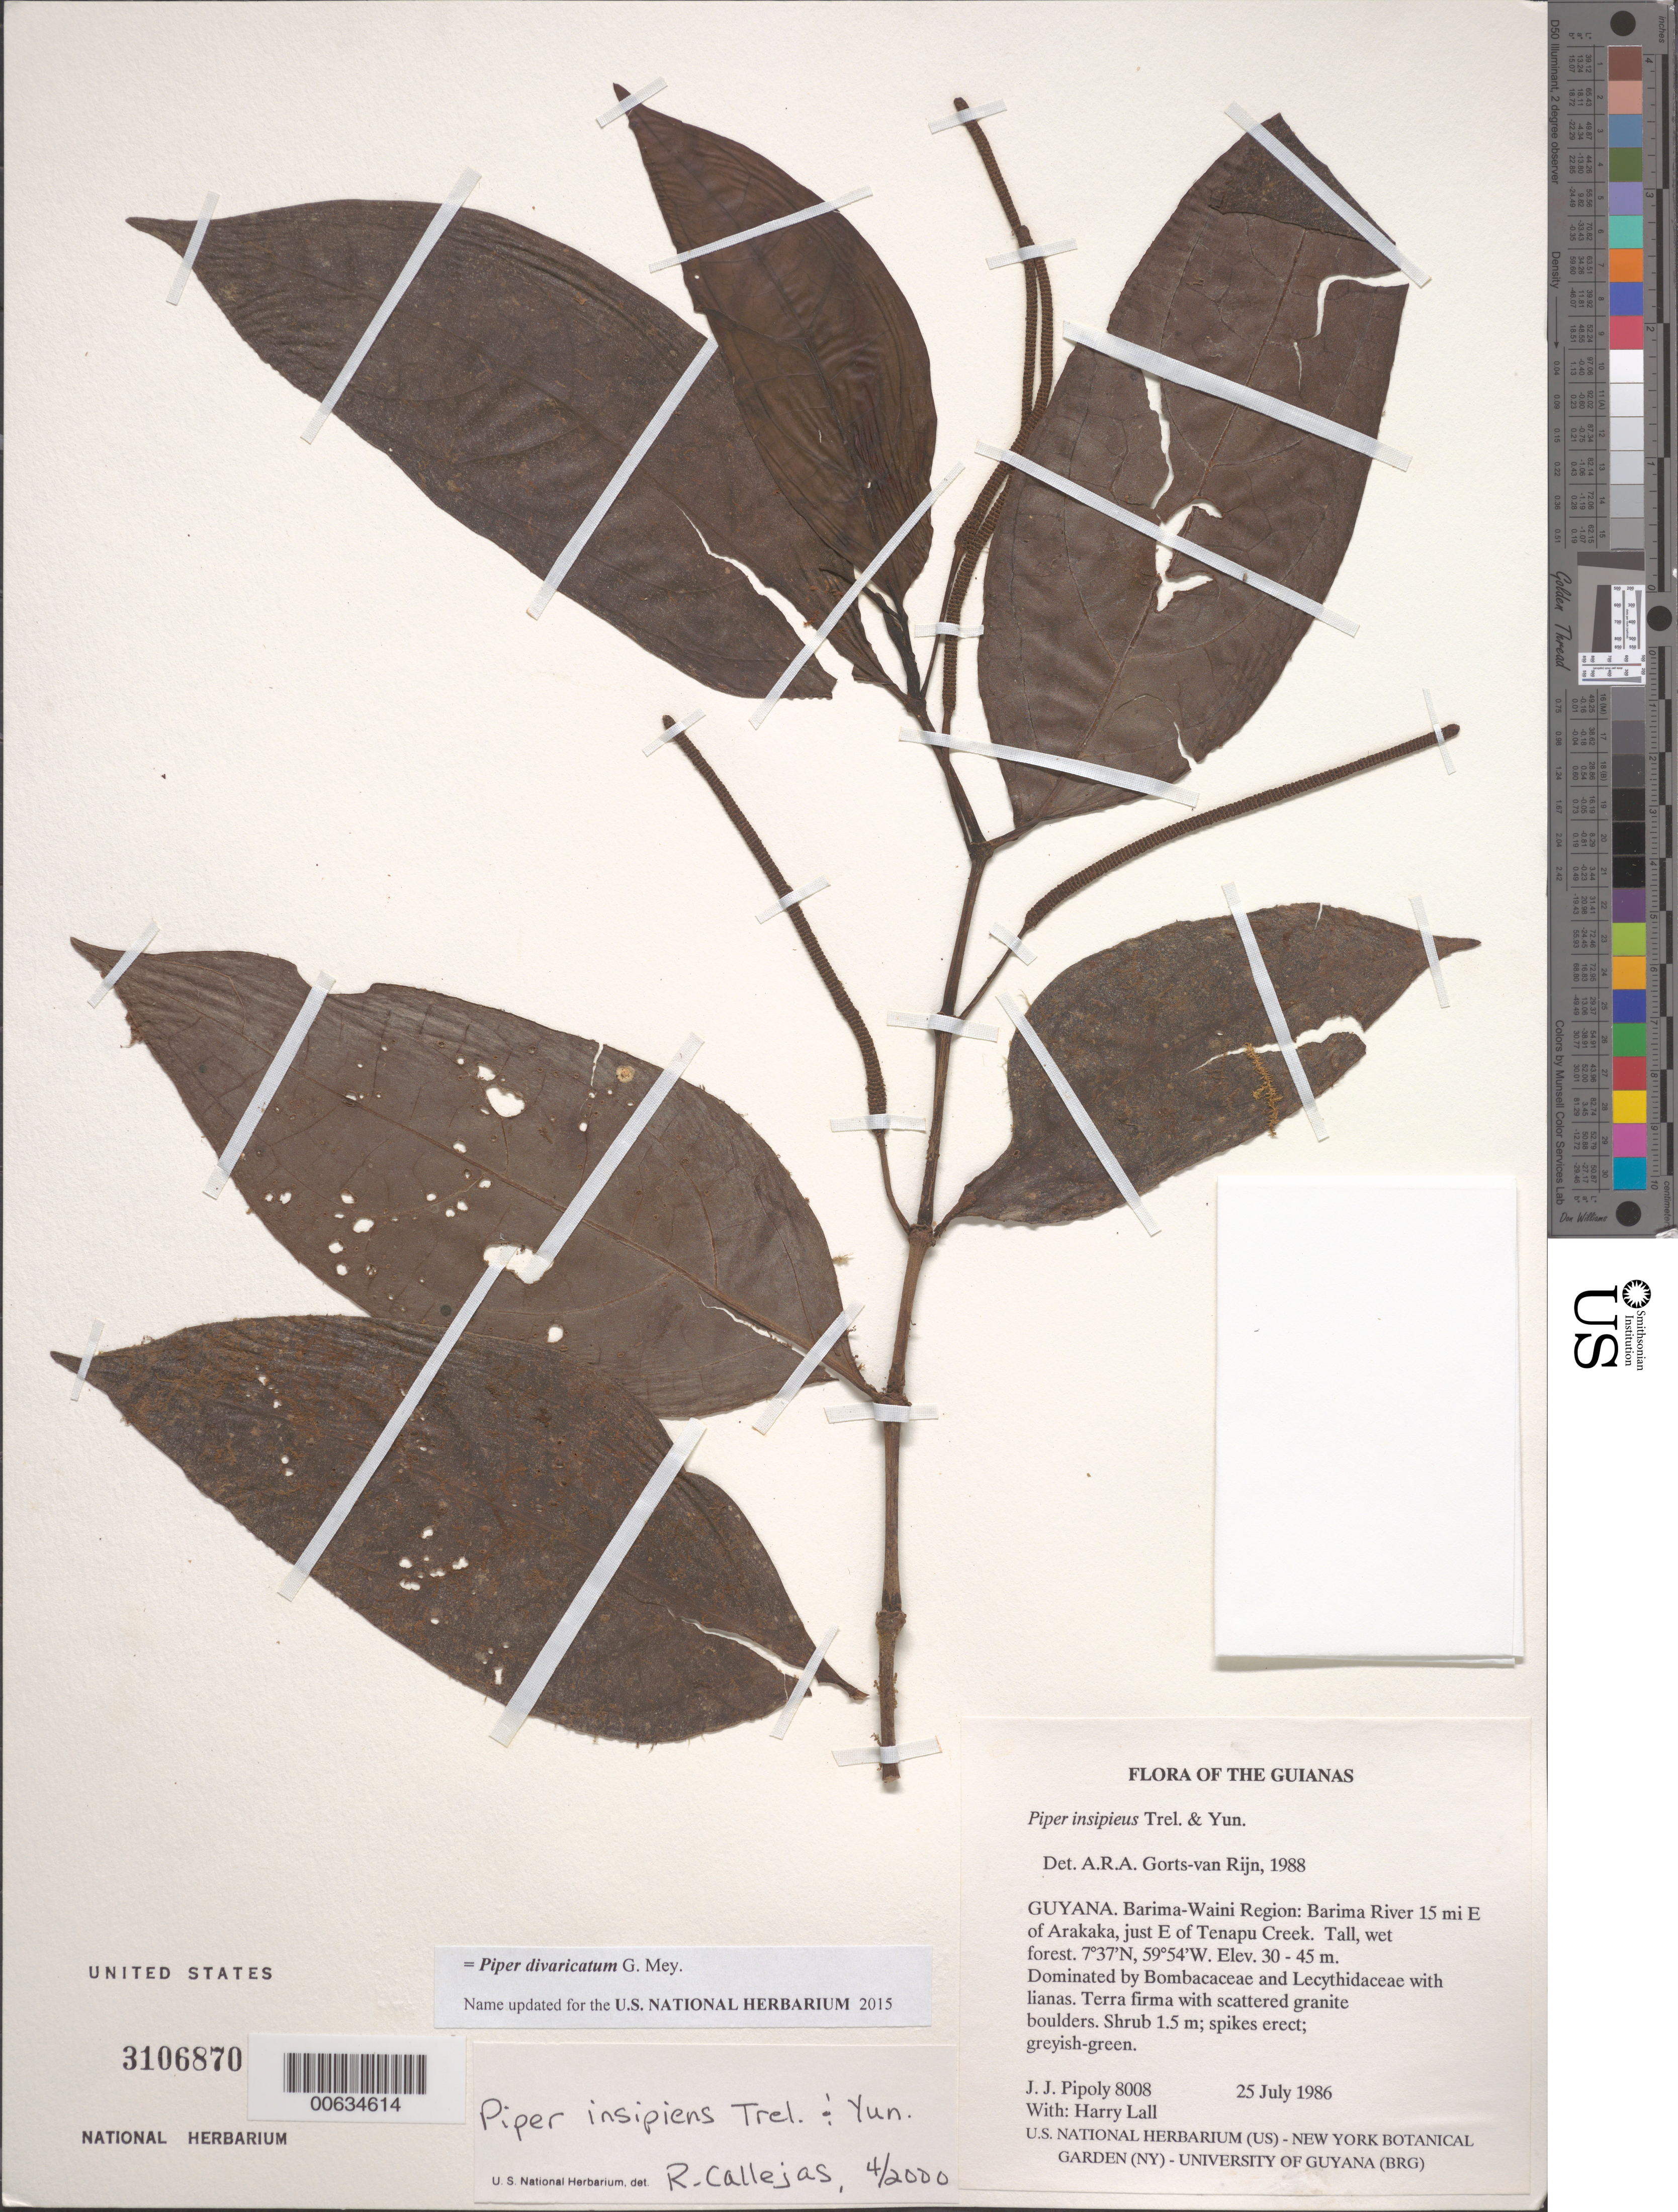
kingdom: Plantae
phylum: Tracheophyta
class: Magnoliopsida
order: Piperales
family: Piperaceae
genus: Piper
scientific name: Piper insipiens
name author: Trel. & Yunck.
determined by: Callejas, Ricardo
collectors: J. J. Pipoly & H. Lall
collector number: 8008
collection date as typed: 25 July 1986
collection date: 1986-07-25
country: Guyana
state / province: Barima-Waini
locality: Barima River 15 mi E of Arakaka, just E of Tenapu Creek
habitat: Tall, wet forest dominated by Bombacaceae and Lecythidaceae with lianas. Terra firma with scattered granite boulders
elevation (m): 30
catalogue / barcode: US 3106870